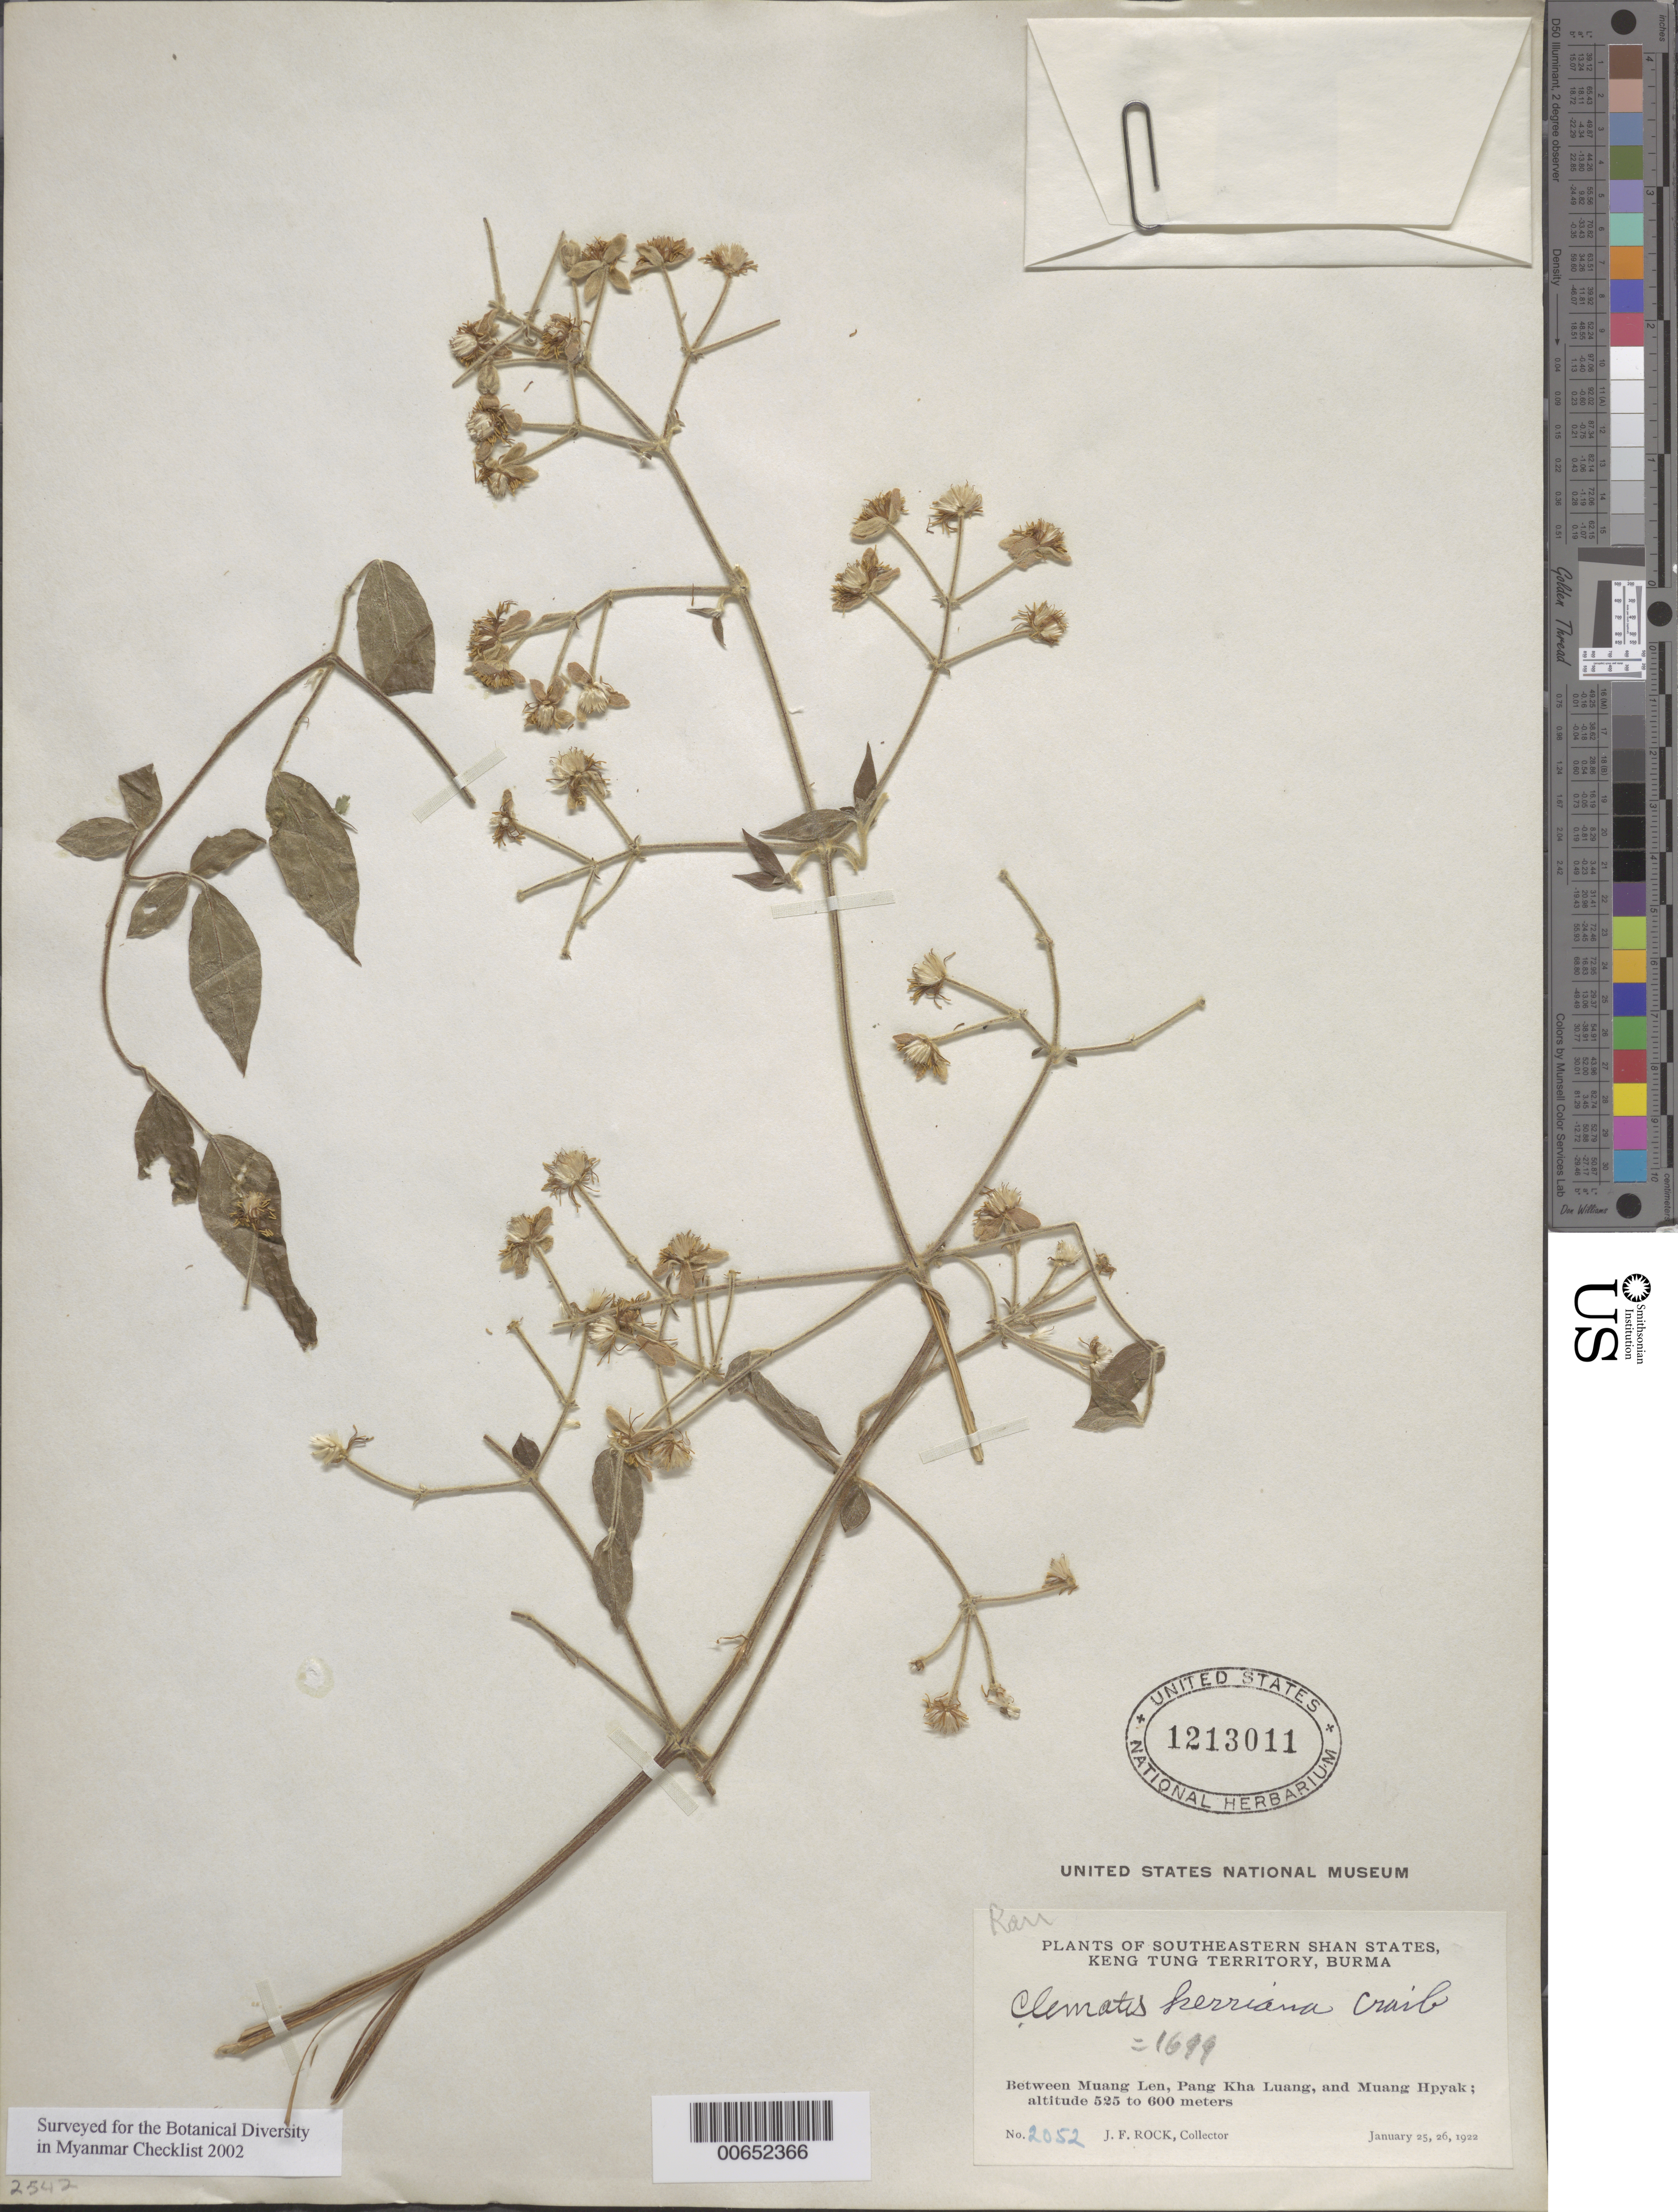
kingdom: Plantae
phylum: Tracheophyta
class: Magnoliopsida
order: Ranunculales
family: Ranunculaceae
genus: Clematis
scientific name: Clematis kerriana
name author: Craib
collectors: J. F. Rock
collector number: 2052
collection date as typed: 25 Jan 1922 and 26 Jan 1922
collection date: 1922-01-25,1922-01-26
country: Myanmar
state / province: Shan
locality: Keng Tung Territory, between Muang Len Pang Kha Luang and Muang Hpyak.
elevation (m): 525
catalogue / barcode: US 1213011